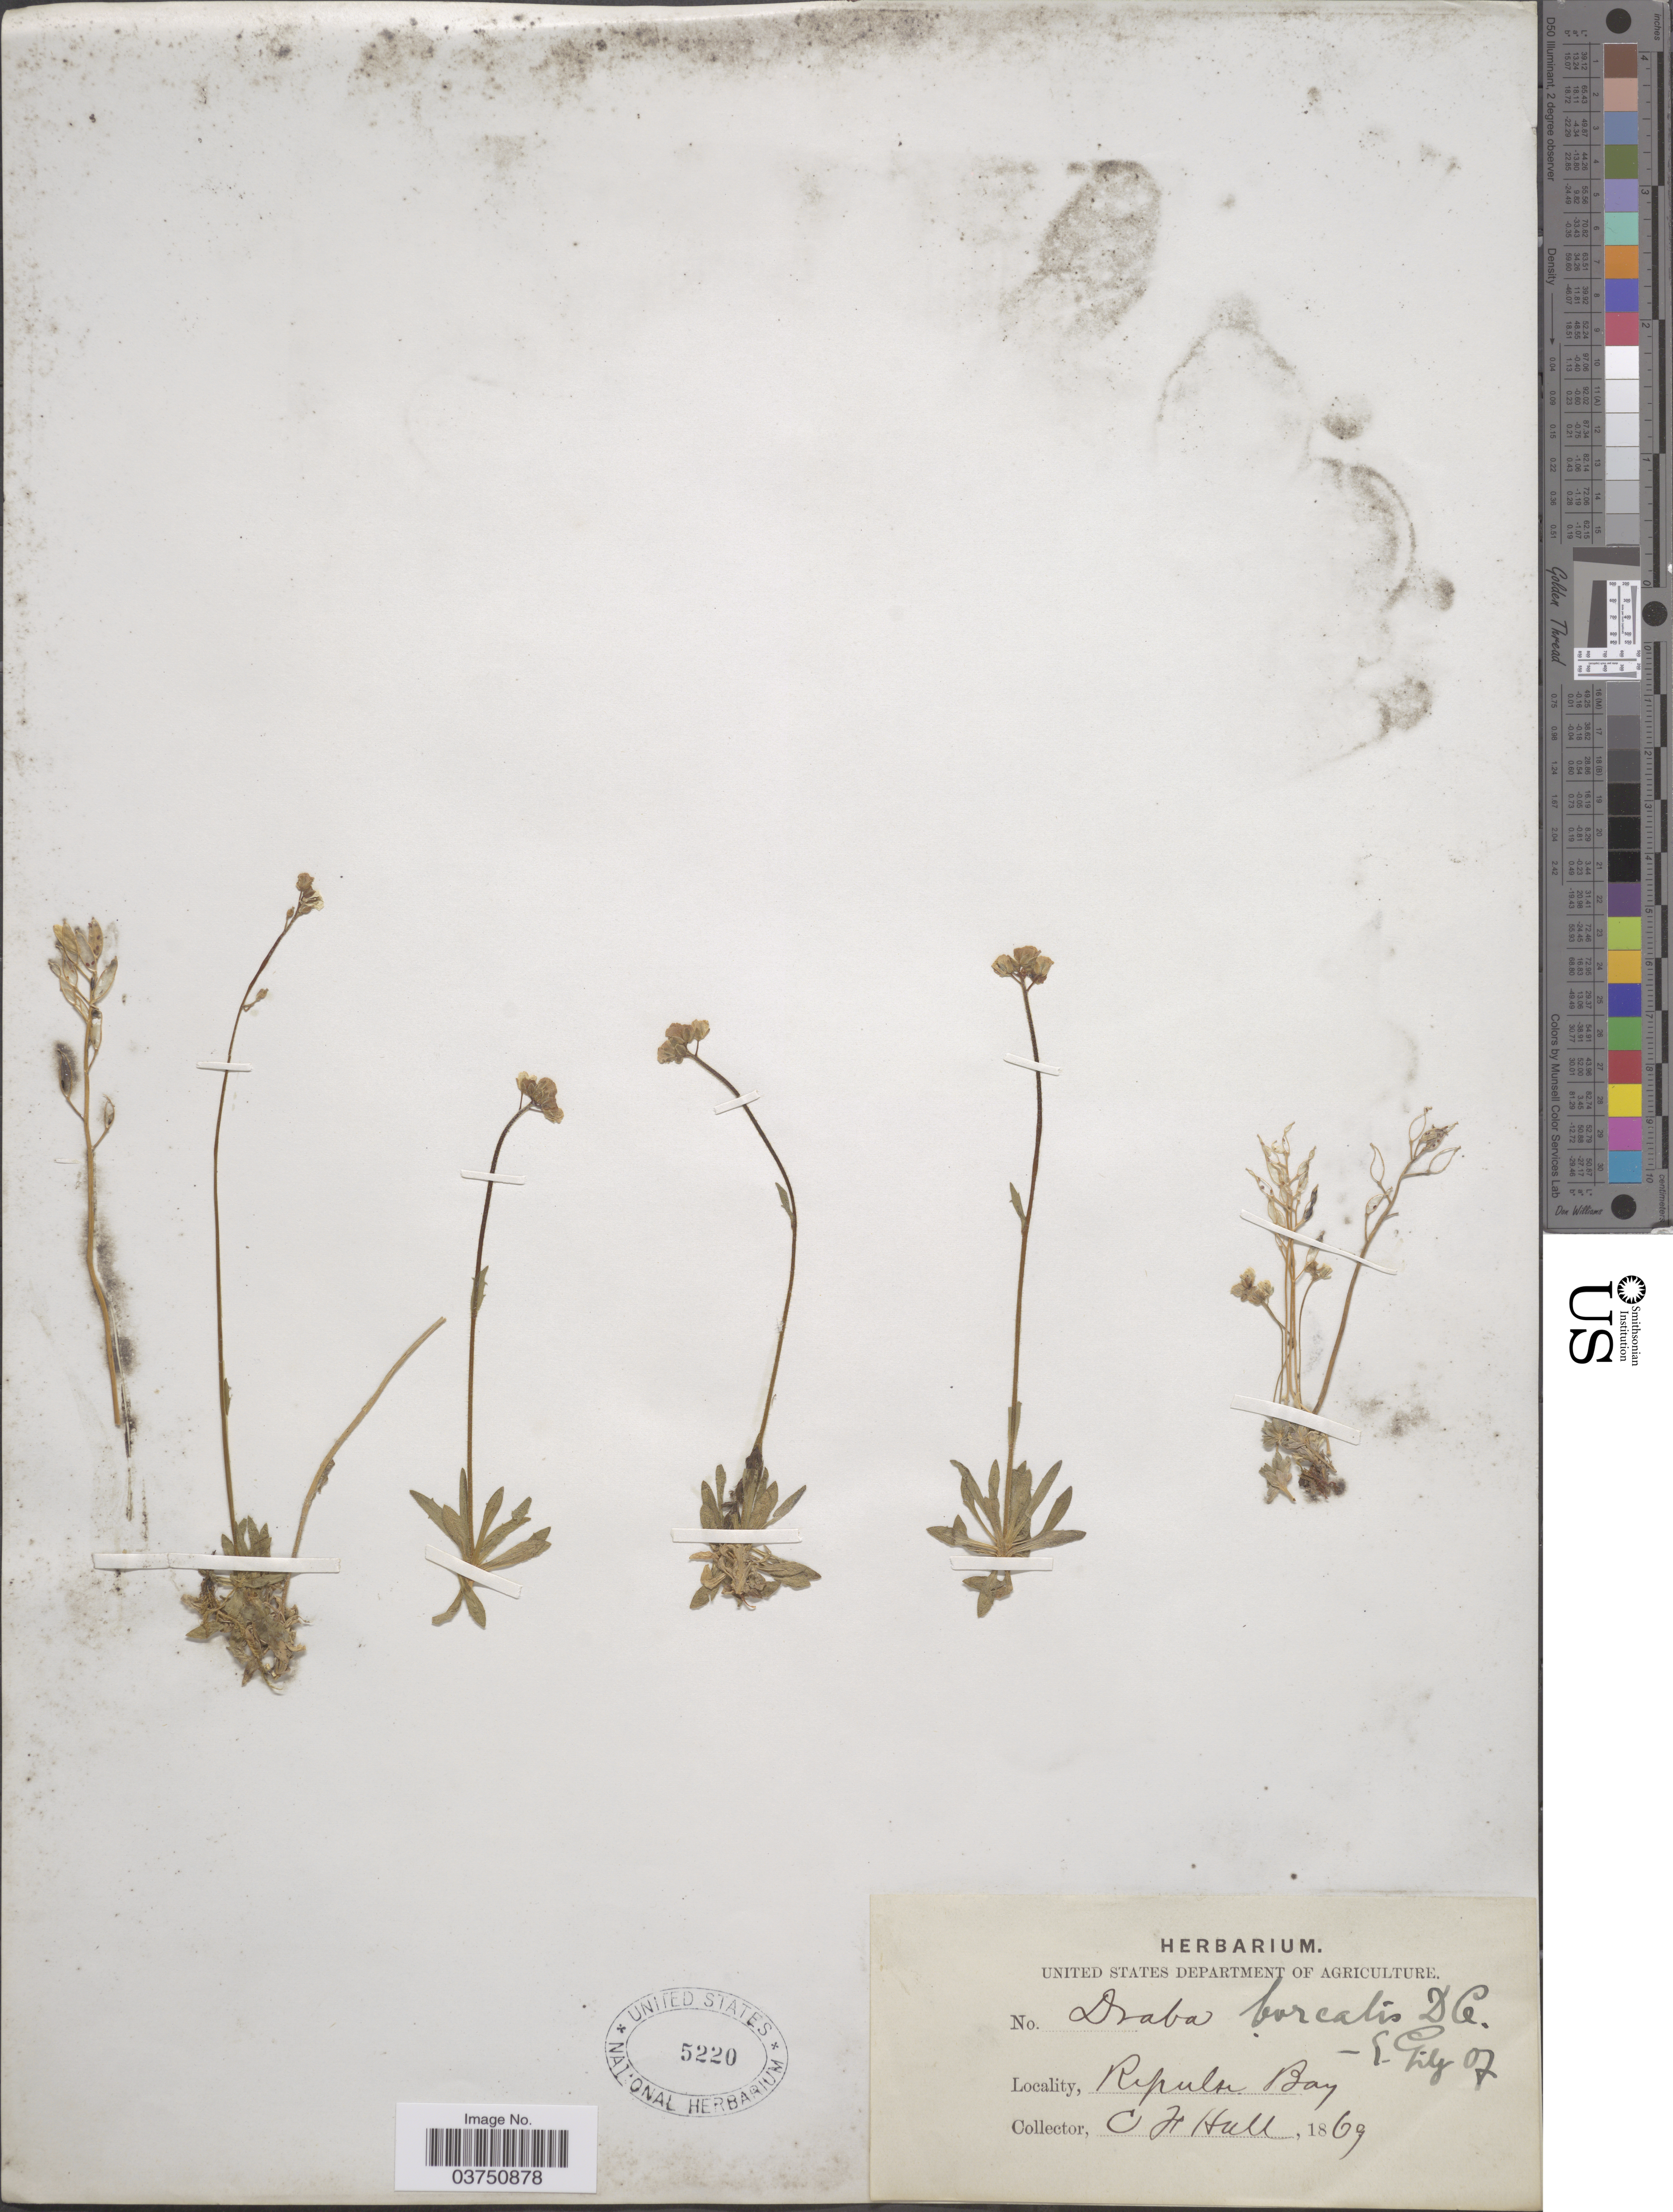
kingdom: Plantae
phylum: Tracheophyta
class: Magnoliopsida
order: Brassicales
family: Brassicaceae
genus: Draba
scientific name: Draba borealis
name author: DC.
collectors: C. Hall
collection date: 1869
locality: Repulse Bay.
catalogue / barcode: US 5220